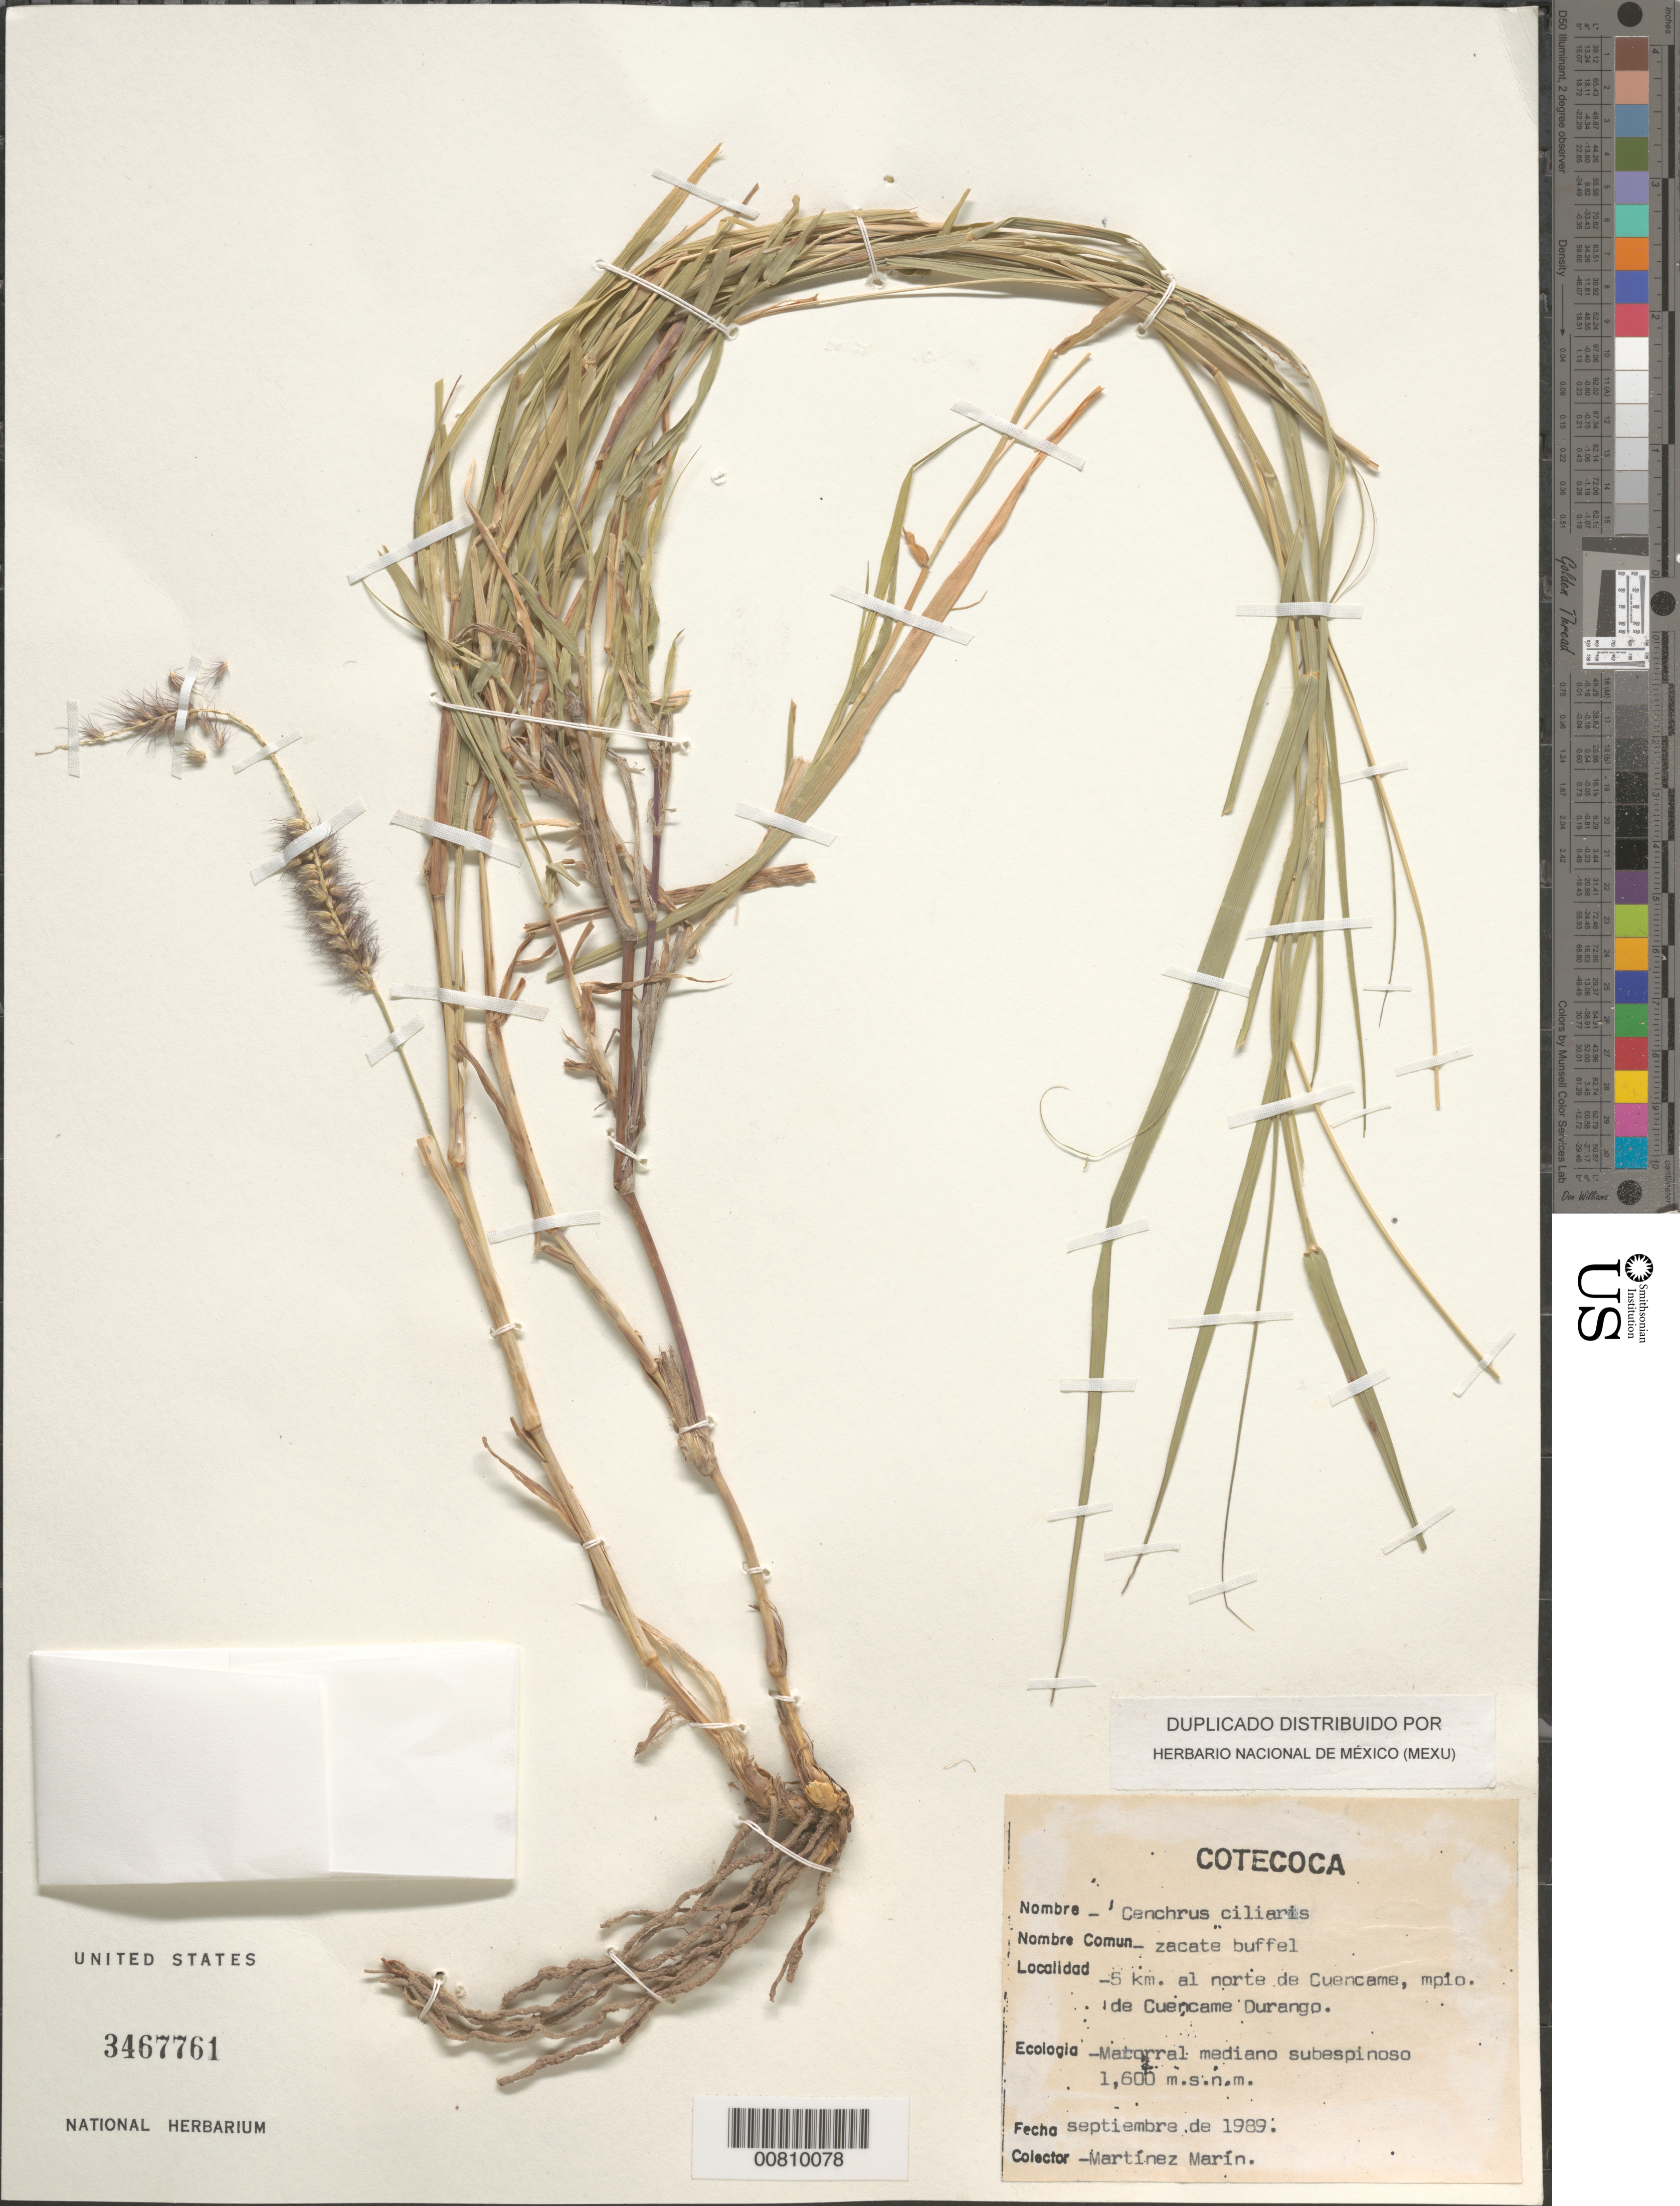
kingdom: Plantae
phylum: Tracheophyta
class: Liliopsida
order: Poales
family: Poaceae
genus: Cenchrus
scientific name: Cenchrus ciliaris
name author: L.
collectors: -- Martinez & -. Marin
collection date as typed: Sep 1989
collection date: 1989-09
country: Mexico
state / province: Durango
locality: Cuencame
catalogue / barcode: US 3467761